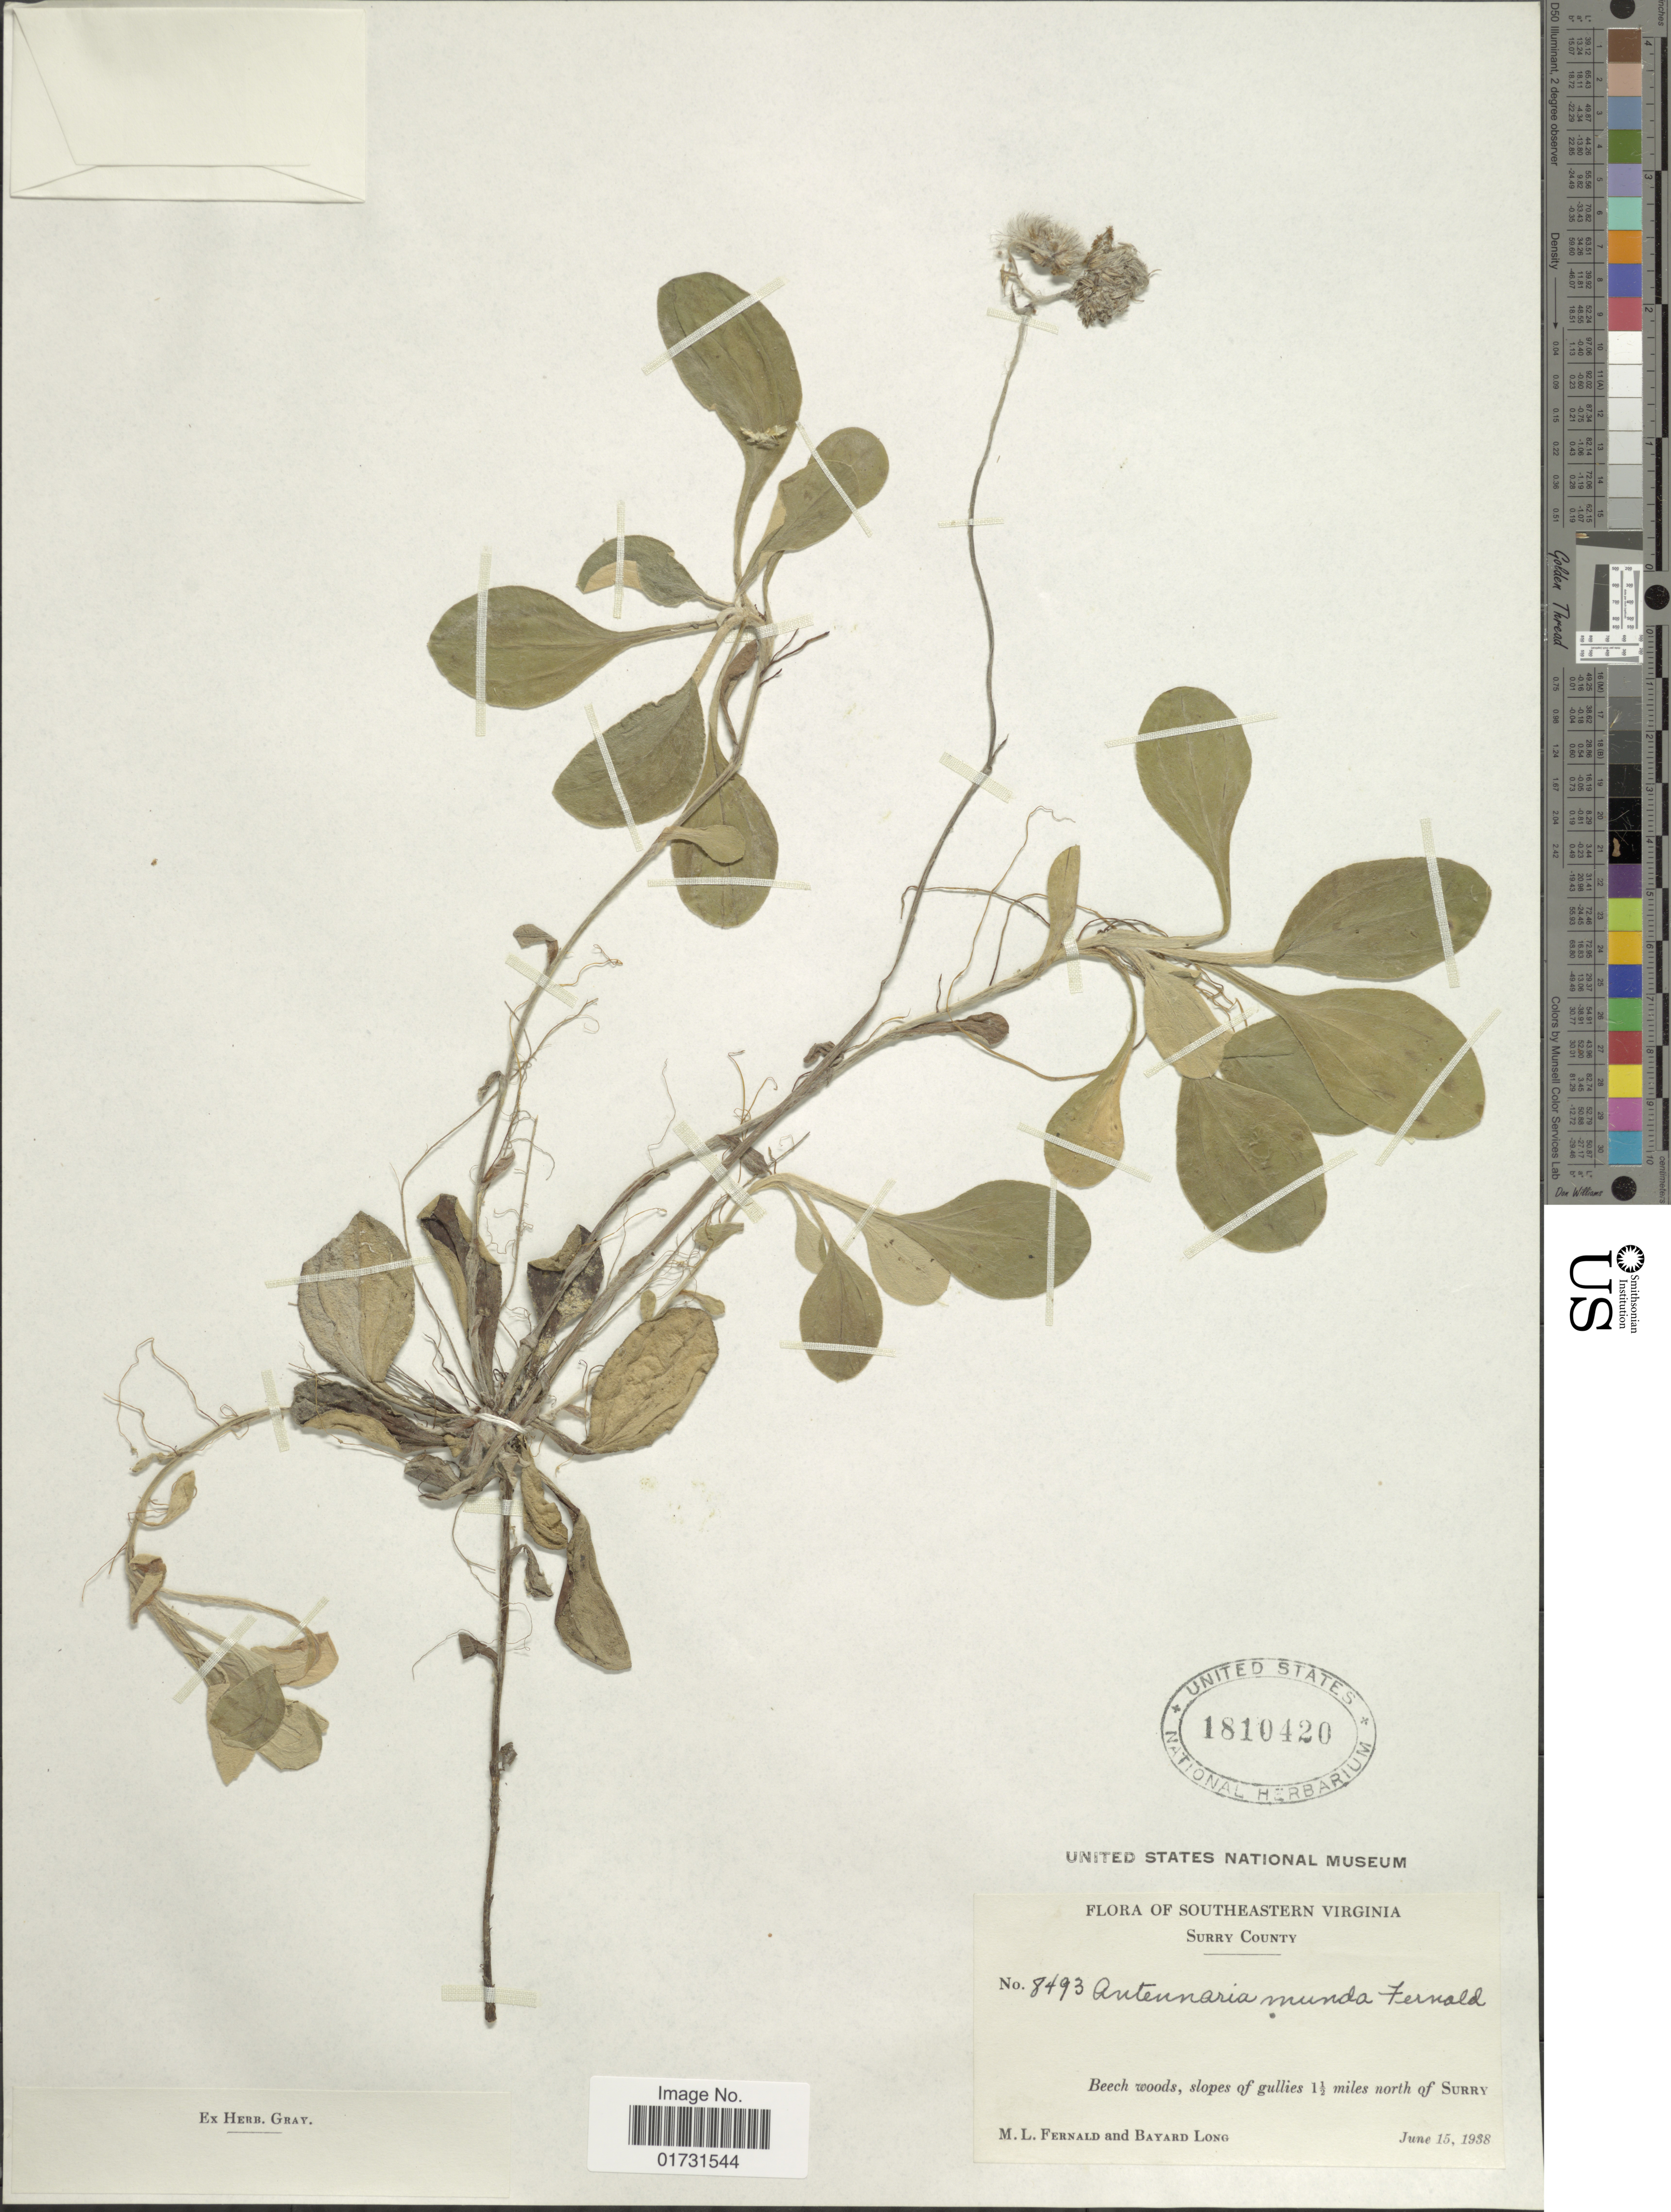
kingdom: Plantae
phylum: Tracheophyta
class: Magnoliopsida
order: Asterales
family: Asteraceae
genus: Antennaria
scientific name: Antennaria munda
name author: Fernald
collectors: M. L. Fernald & B. Long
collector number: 8493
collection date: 1938-06-15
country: United States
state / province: Virginia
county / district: Surry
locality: Southeastern Virginia, Surry County. 1½ miles north of Surry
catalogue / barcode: US 1810420